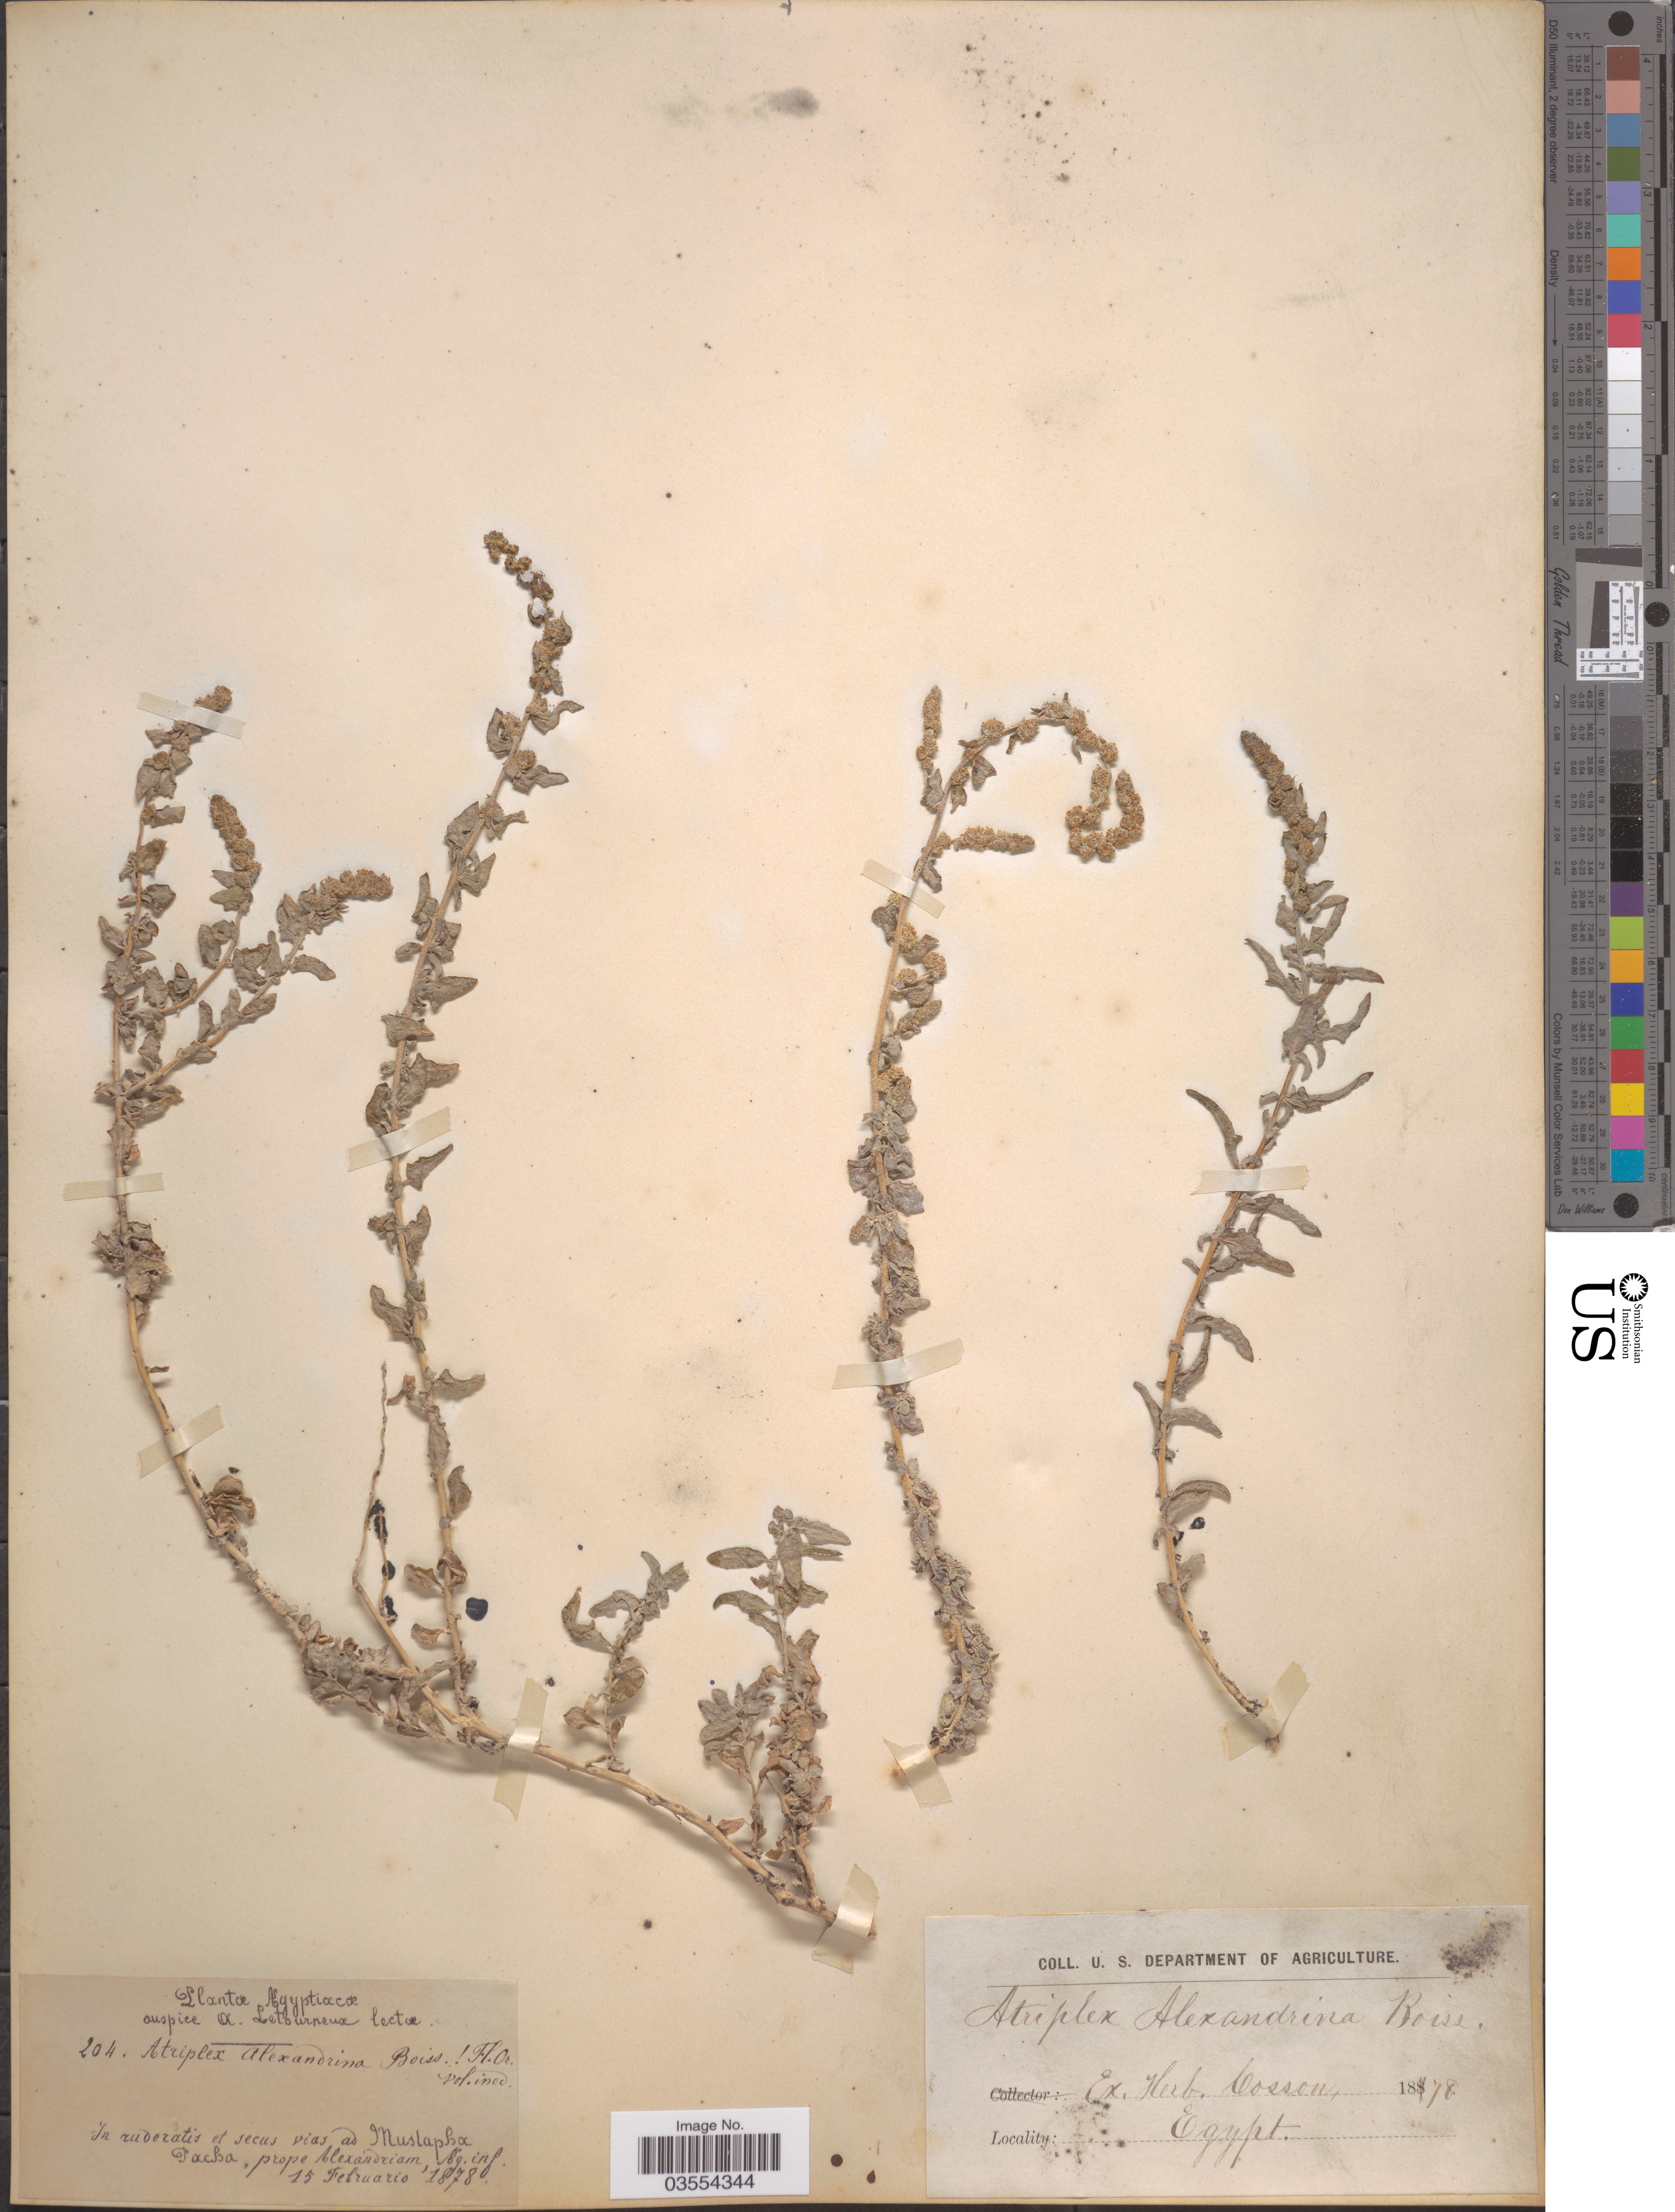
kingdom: Plantae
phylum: Tracheophyta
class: Magnoliopsida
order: Caryophyllales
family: Amaranthaceae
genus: Atriplex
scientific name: Atriplex alexandrina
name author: Boiss.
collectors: ex herb. Cosson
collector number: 204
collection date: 1878-02-15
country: Egypt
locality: Ægyptiacæ. In ruderatis et secus vias ad Mustapha Pacba, prope Alexandriam.